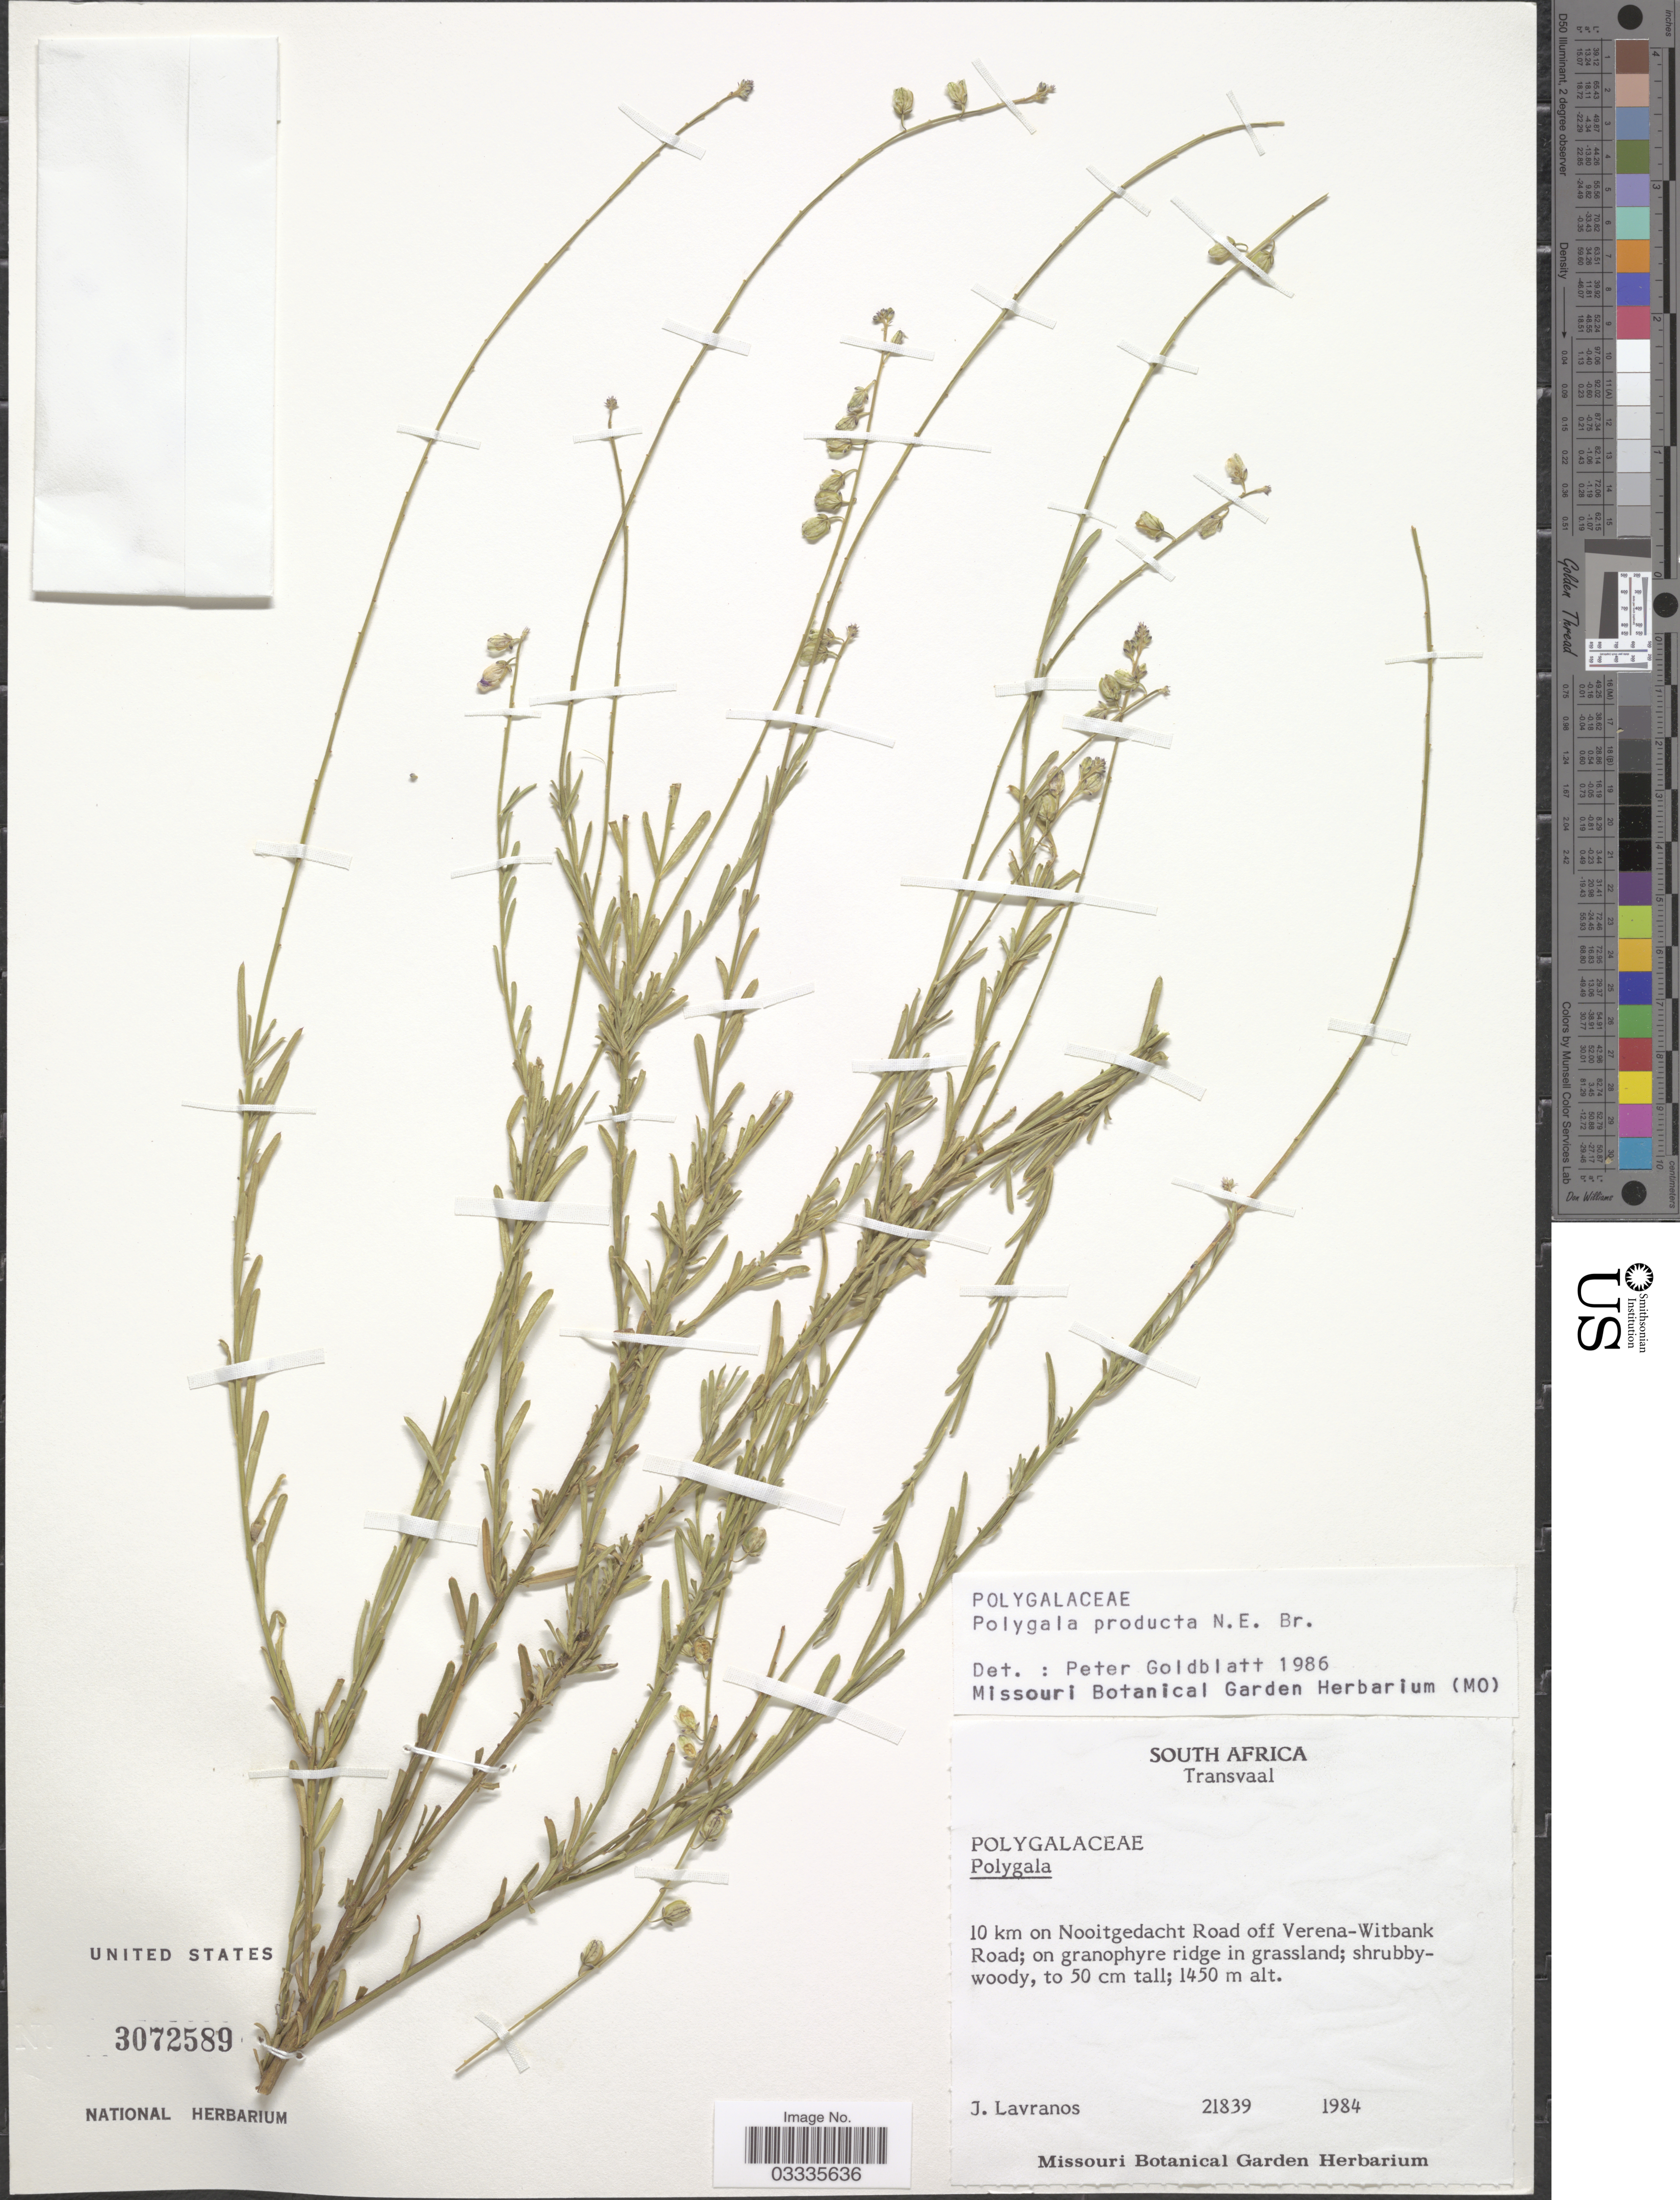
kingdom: Plantae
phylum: Tracheophyta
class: Magnoliopsida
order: Fabales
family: Polygalaceae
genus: Polygala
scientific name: Polygala producta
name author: N.E. Br.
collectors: J. Lavranos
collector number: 21839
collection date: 1984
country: South Africa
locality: Transvaal. 10 km on Nooitgedacht Road off Verena-Witbank Road.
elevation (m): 1450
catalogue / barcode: US 3072589